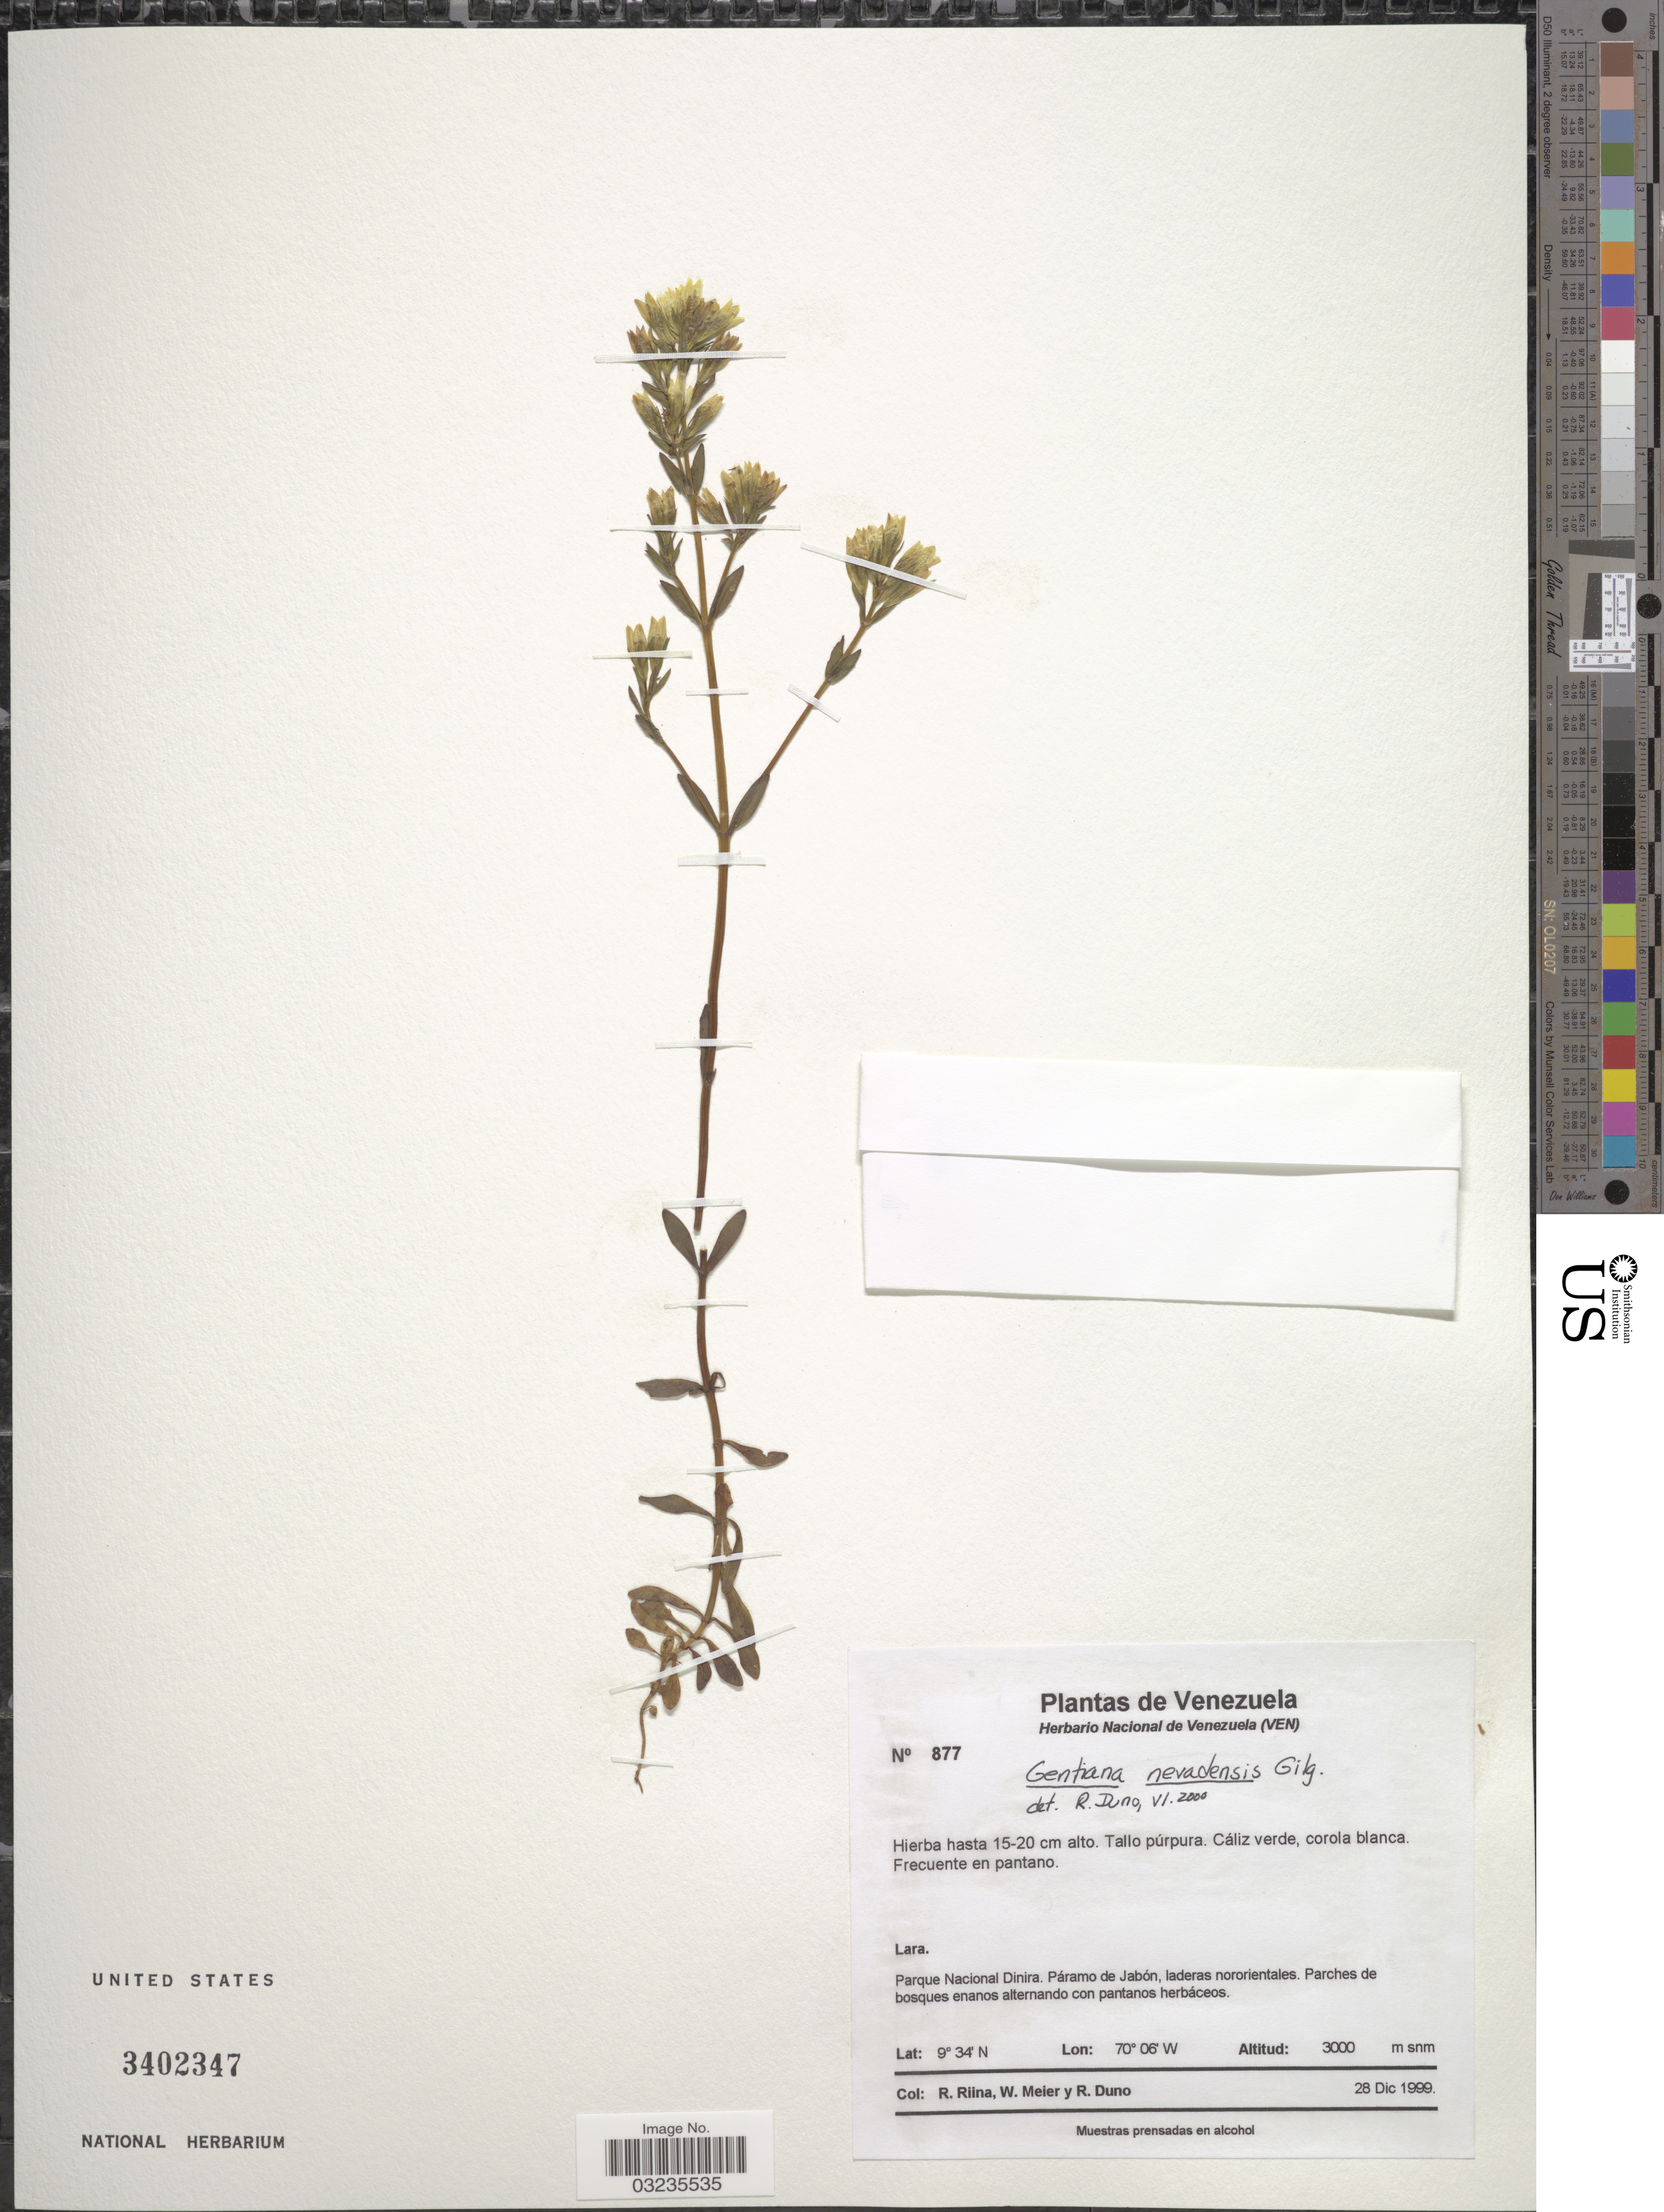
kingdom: Plantae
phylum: Tracheophyta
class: Magnoliopsida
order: Gentianales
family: Gentianaceae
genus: Gentiana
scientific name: Gentiana nevadensis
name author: Gilg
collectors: R. Riina, W. Meier & R. Duno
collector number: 877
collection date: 1999-12-28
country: Venezuela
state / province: Lara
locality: Parque Nacional Dinira. Páramo de Jabón, laderas nororientales.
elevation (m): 3000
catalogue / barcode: US 3402347